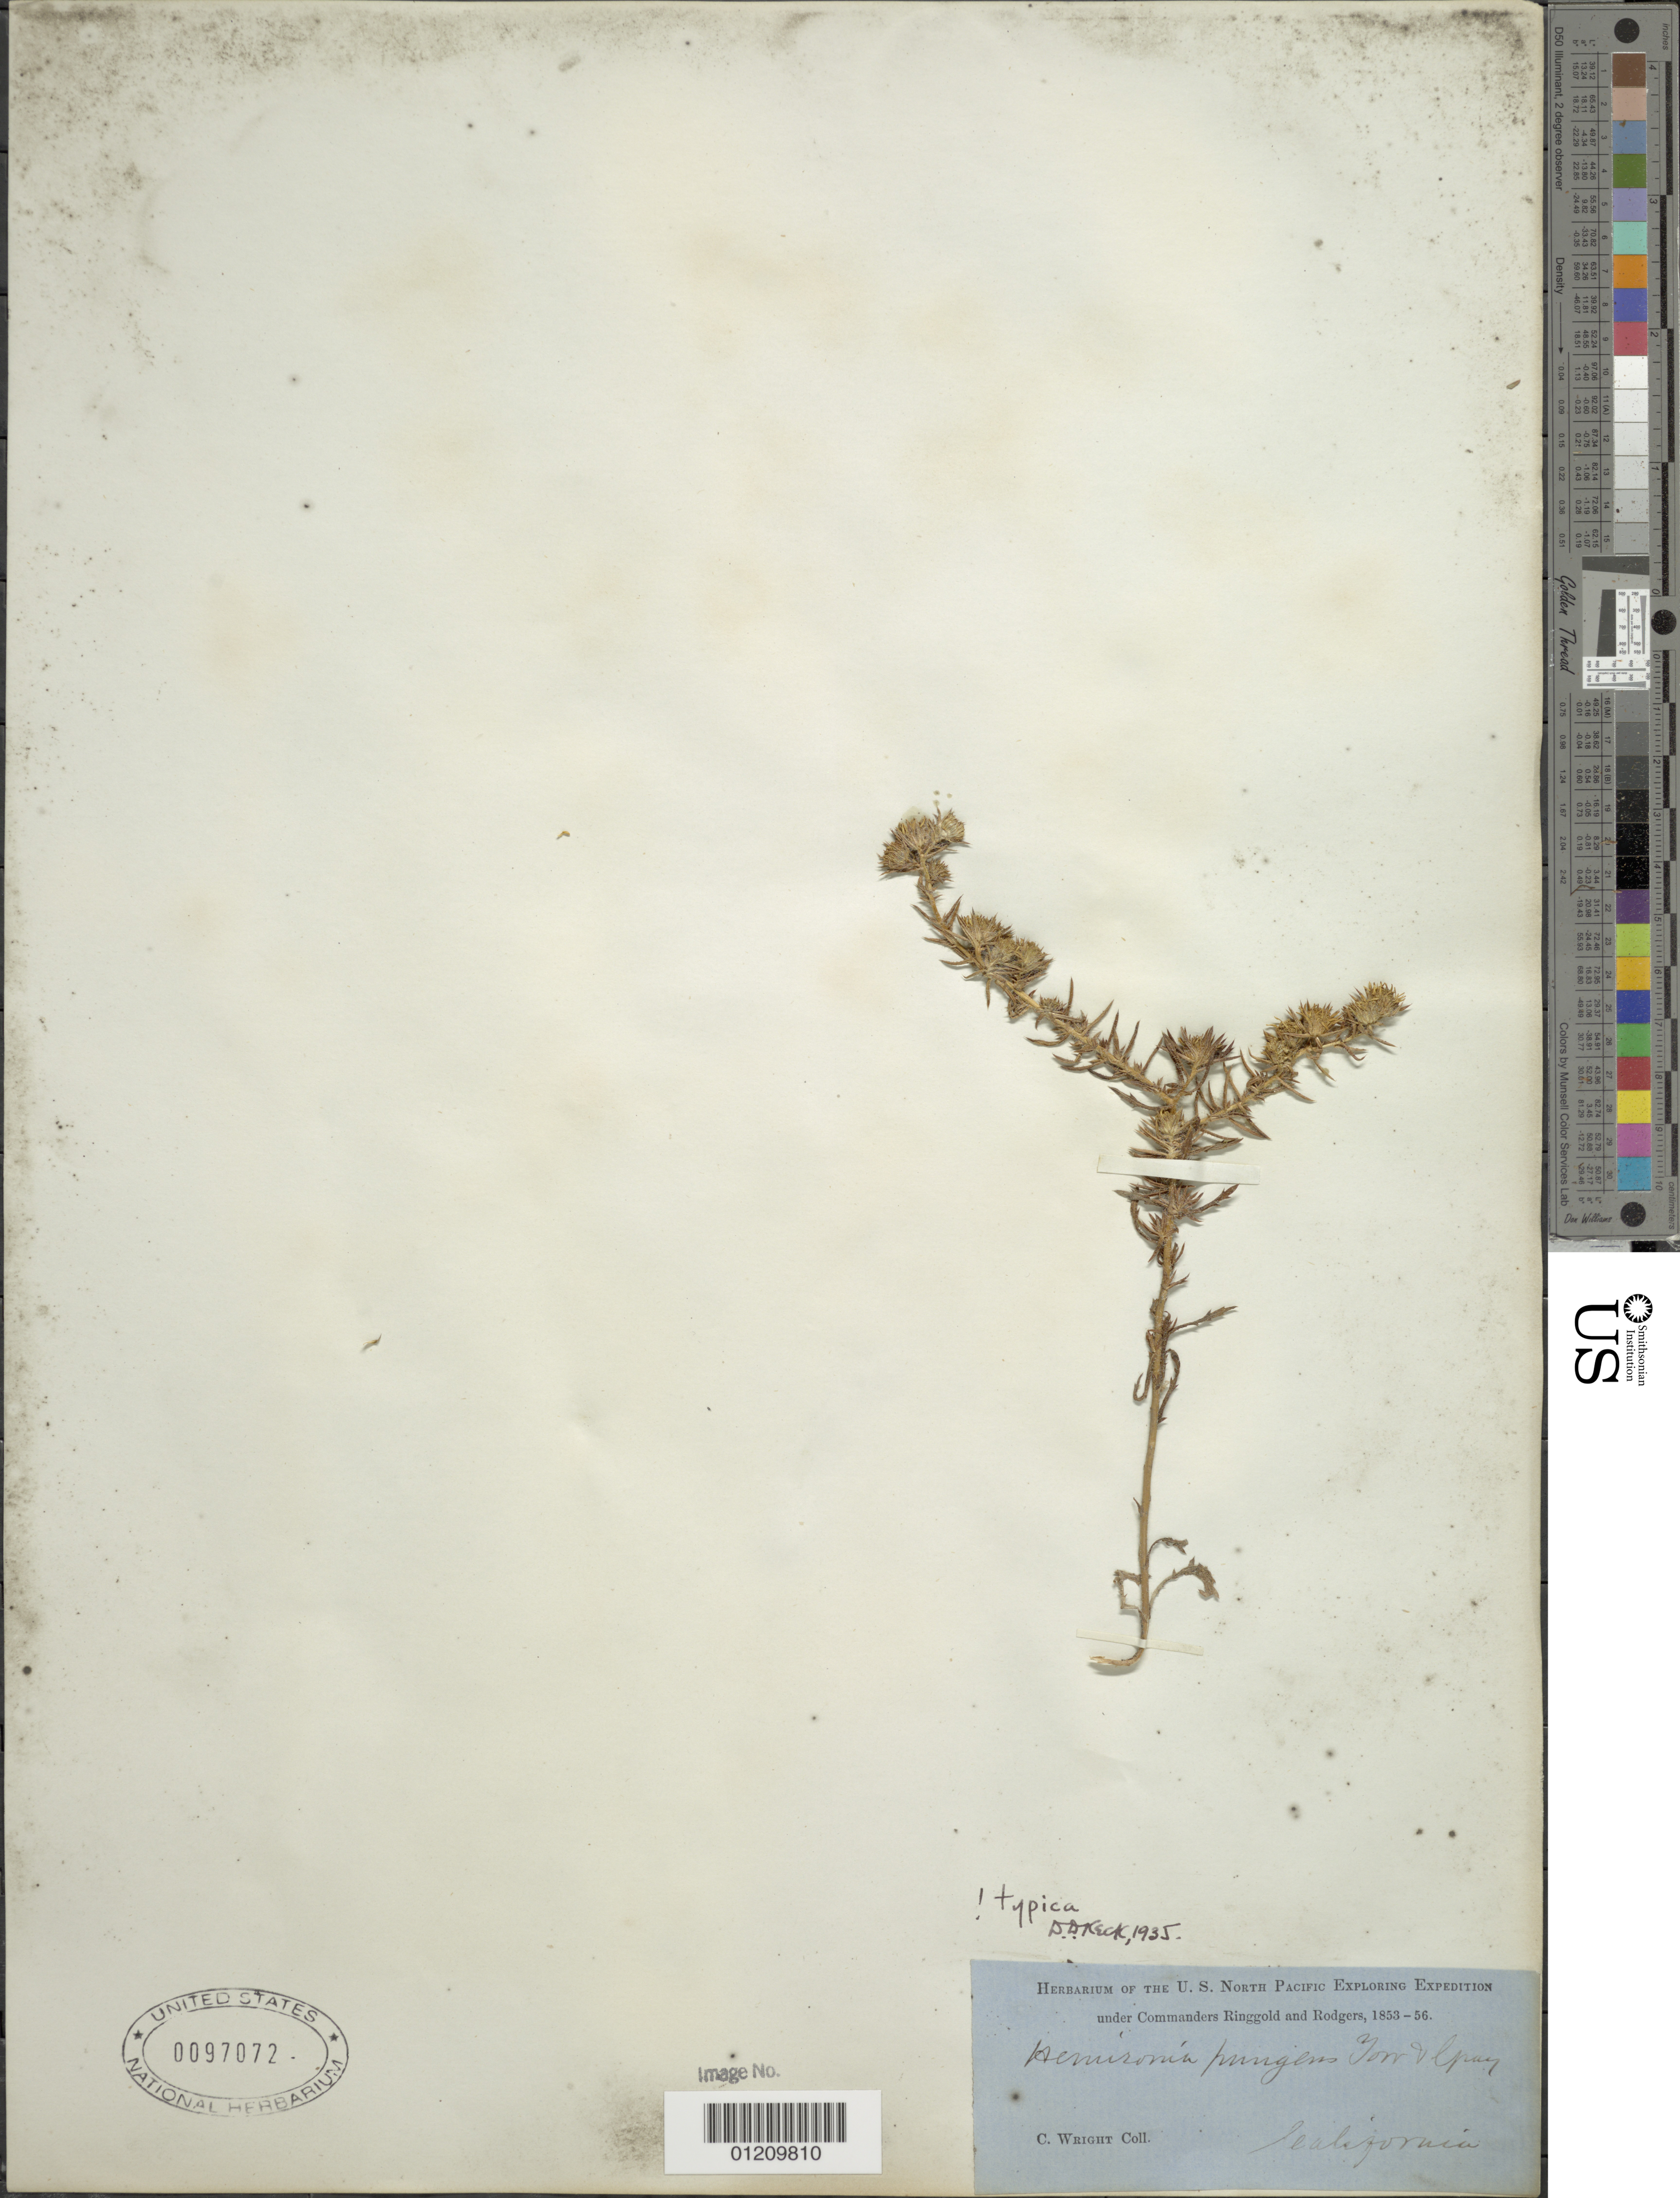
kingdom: Plantae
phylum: Tracheophyta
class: Magnoliopsida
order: Asterales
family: Asteraceae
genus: Centromadia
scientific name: Centromadia pungens subsp. pungens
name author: Hook. & Arn.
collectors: C. Wright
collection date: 1853/1856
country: United States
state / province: California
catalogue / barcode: US 97072